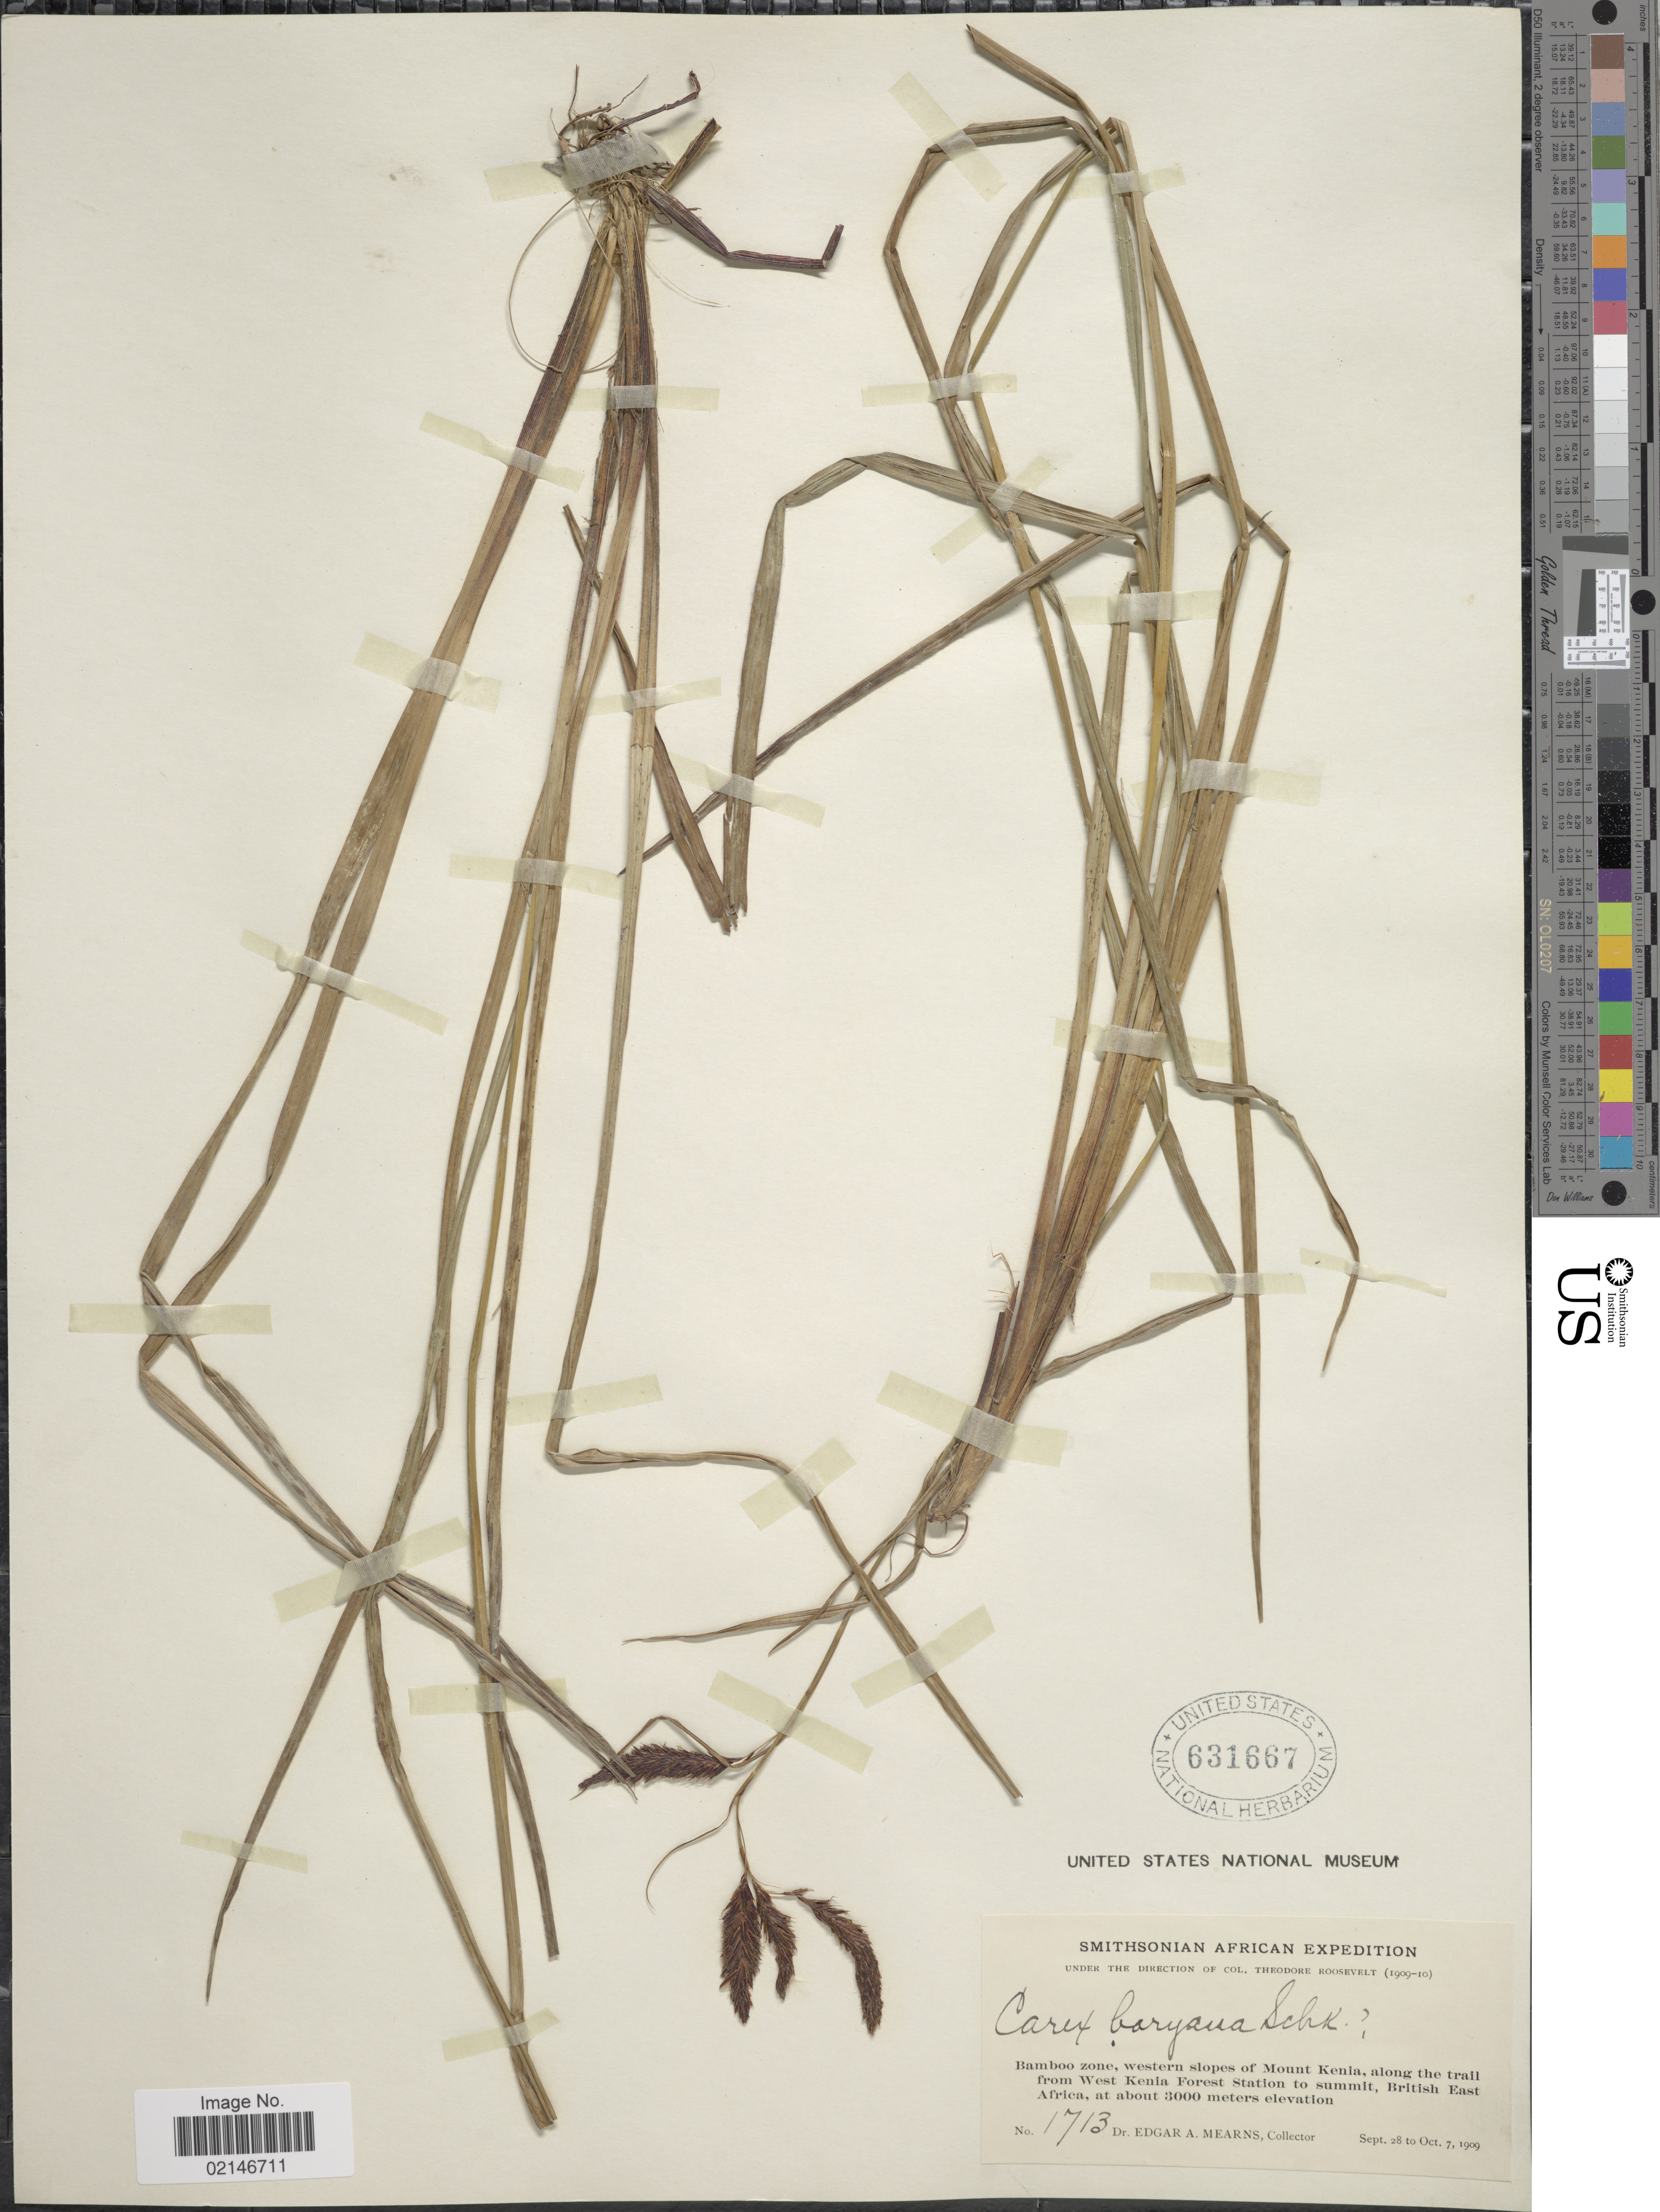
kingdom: Plantae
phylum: Tracheophyta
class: Liliopsida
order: Poales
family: Cyperaceae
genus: Carex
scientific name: Carex boryana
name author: Schkuhr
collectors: E. A. Mearns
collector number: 1713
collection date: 1909-09-28/1909-10-07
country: Kenya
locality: Bamboo zone, western slopes of Mount Kenia, along the trail from West Kenia Forest Station to summit, British East Africa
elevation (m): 3000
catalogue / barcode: US 631667